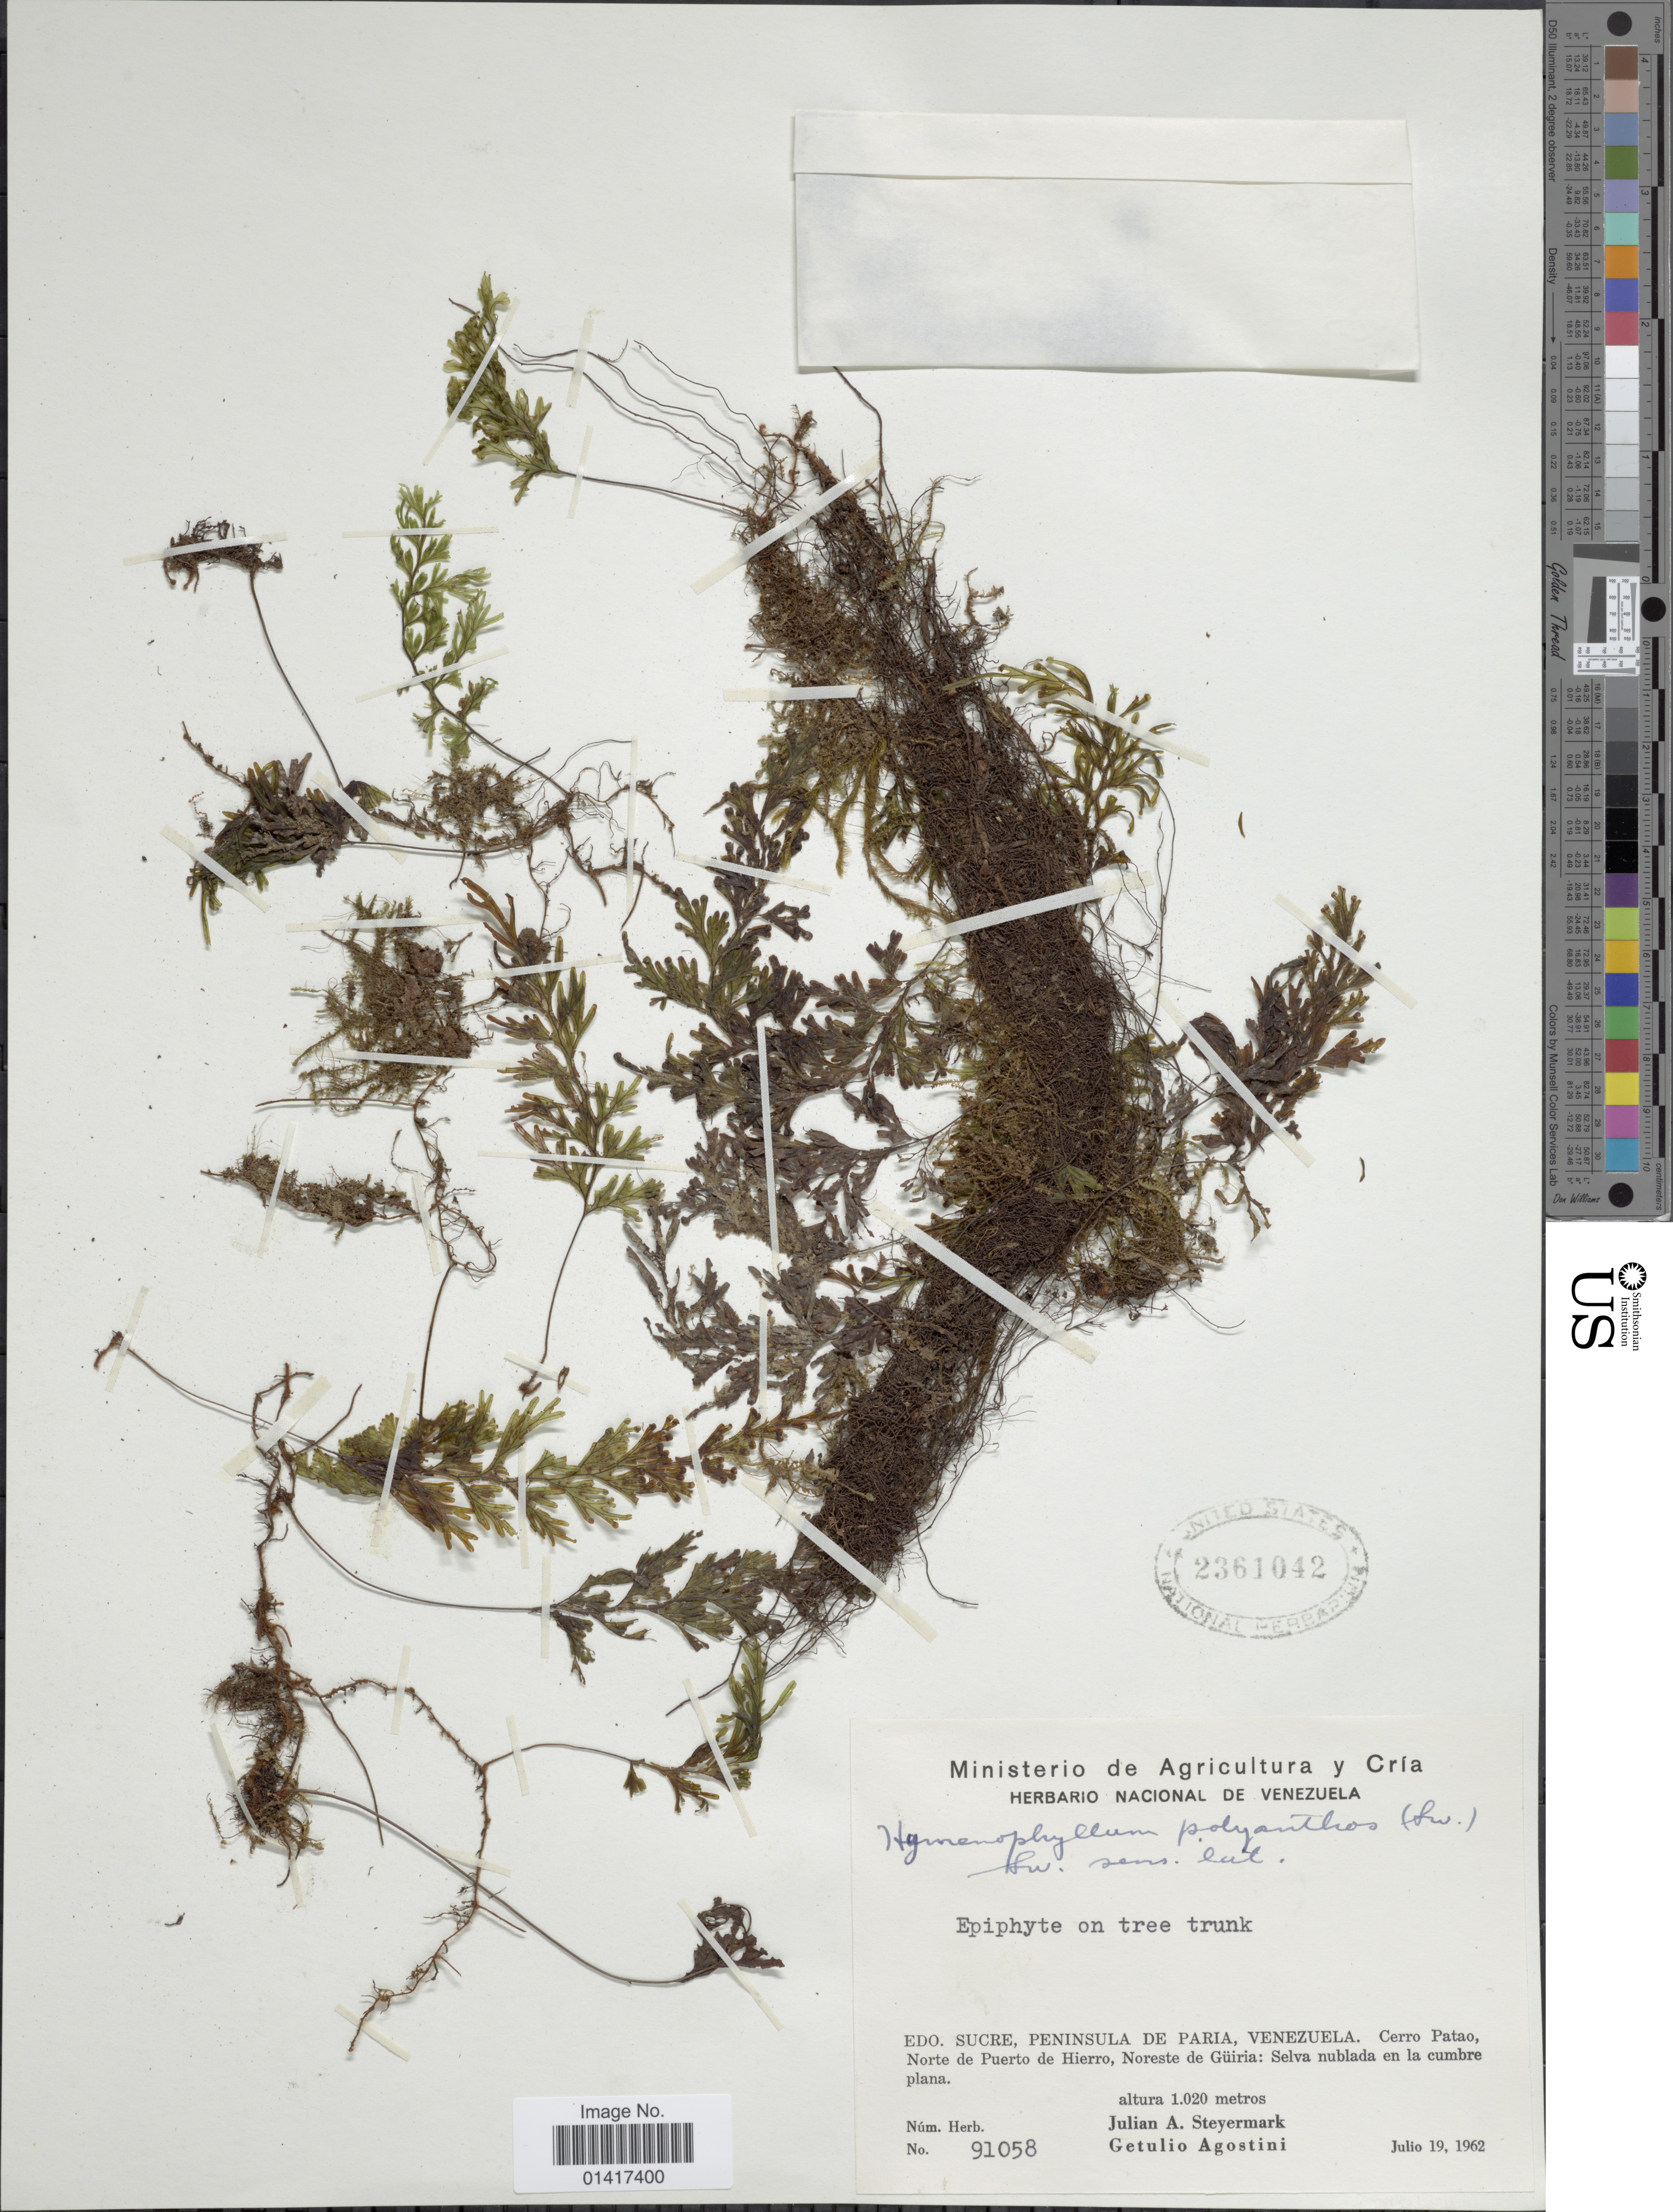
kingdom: Plantae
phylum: Tracheophyta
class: Polypodiopsida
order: Hymenophyllales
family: Hymenophyllaceae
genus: Hymenophyllum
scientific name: Hymenophyllum sp.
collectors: J. Steyermark & G. Agostini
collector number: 91058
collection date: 1962-07-19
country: Venezuela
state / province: Sucre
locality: Edo. Sucre, Peninsula de Paria,Venezuela. Cerro Patao, Norte de Puerto de Hierro, Noreste de Guiria: Selva nublada en la cumbre plana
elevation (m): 1020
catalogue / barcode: US 2361042